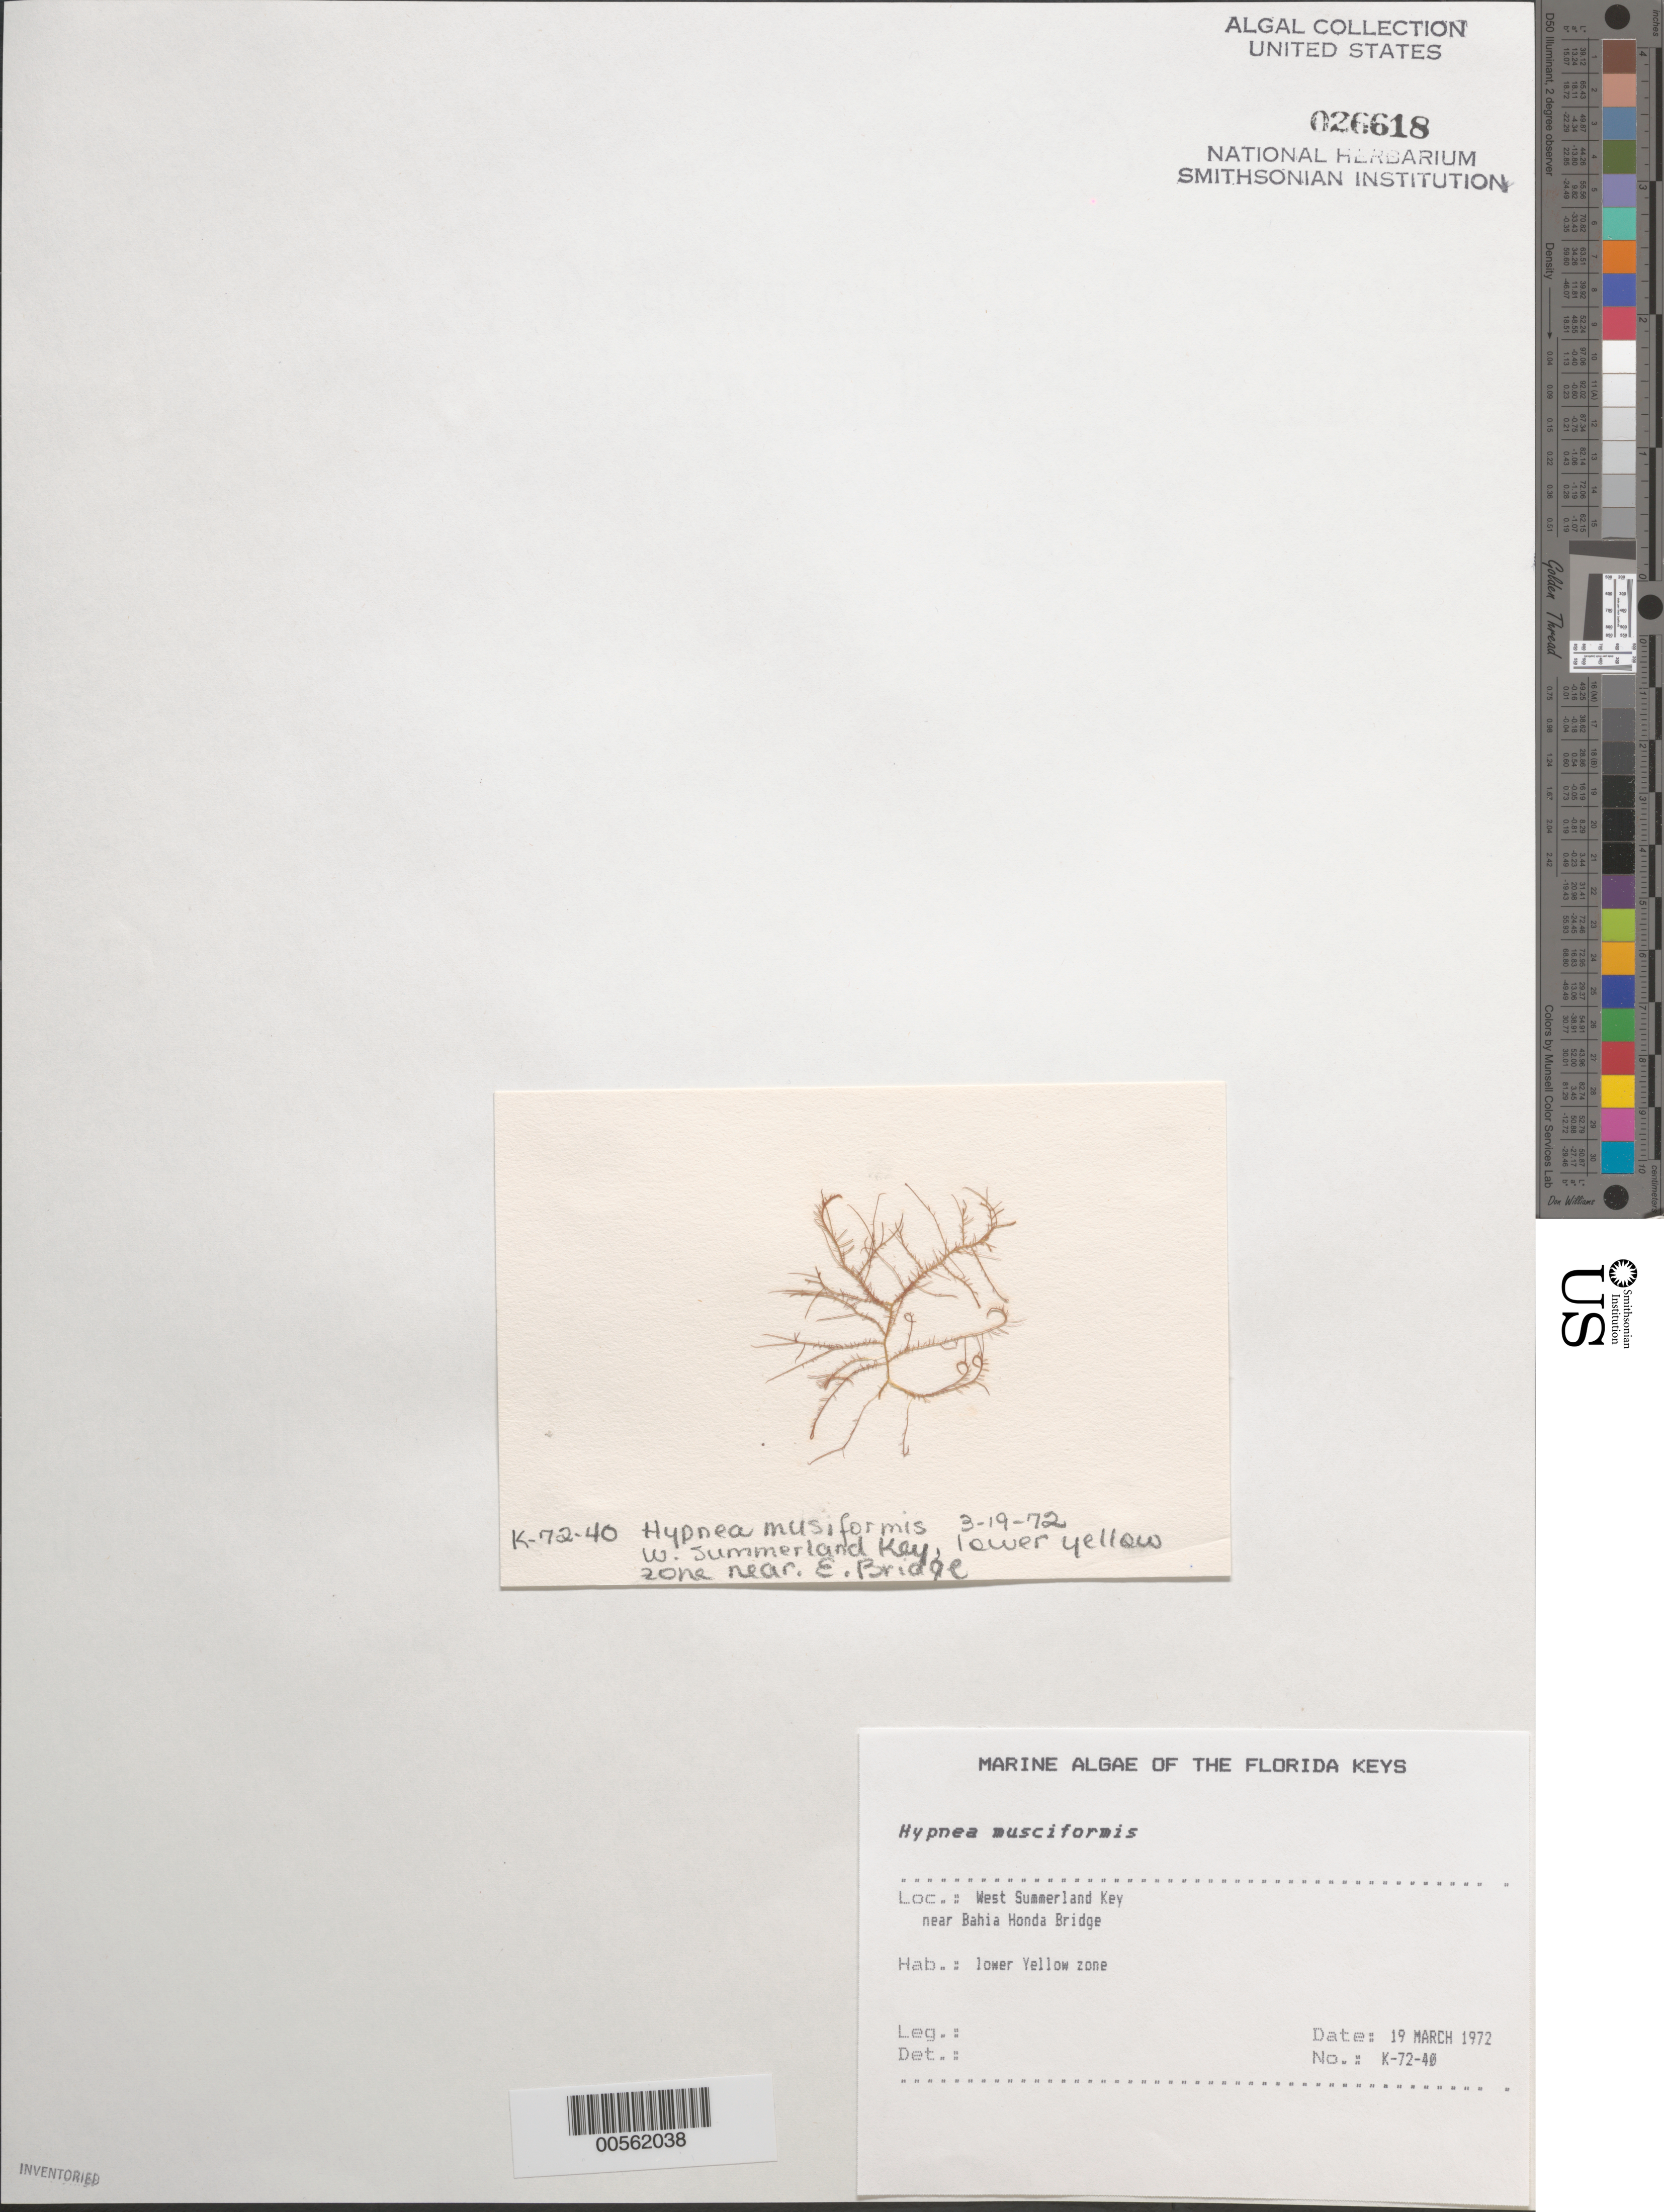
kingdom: Plantae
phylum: Rhodophyta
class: Florideophyceae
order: Gigartinales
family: Cystocloniaceae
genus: Hypnea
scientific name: Hypnea musciformis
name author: (Wulfen) J.V.Lamouroux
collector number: K-75-40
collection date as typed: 19 Mar 1972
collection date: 1972-03-19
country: United States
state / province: Florida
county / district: Monroe County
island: West Summerland Key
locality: Near Bahia Honda Bridge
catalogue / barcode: US 26618